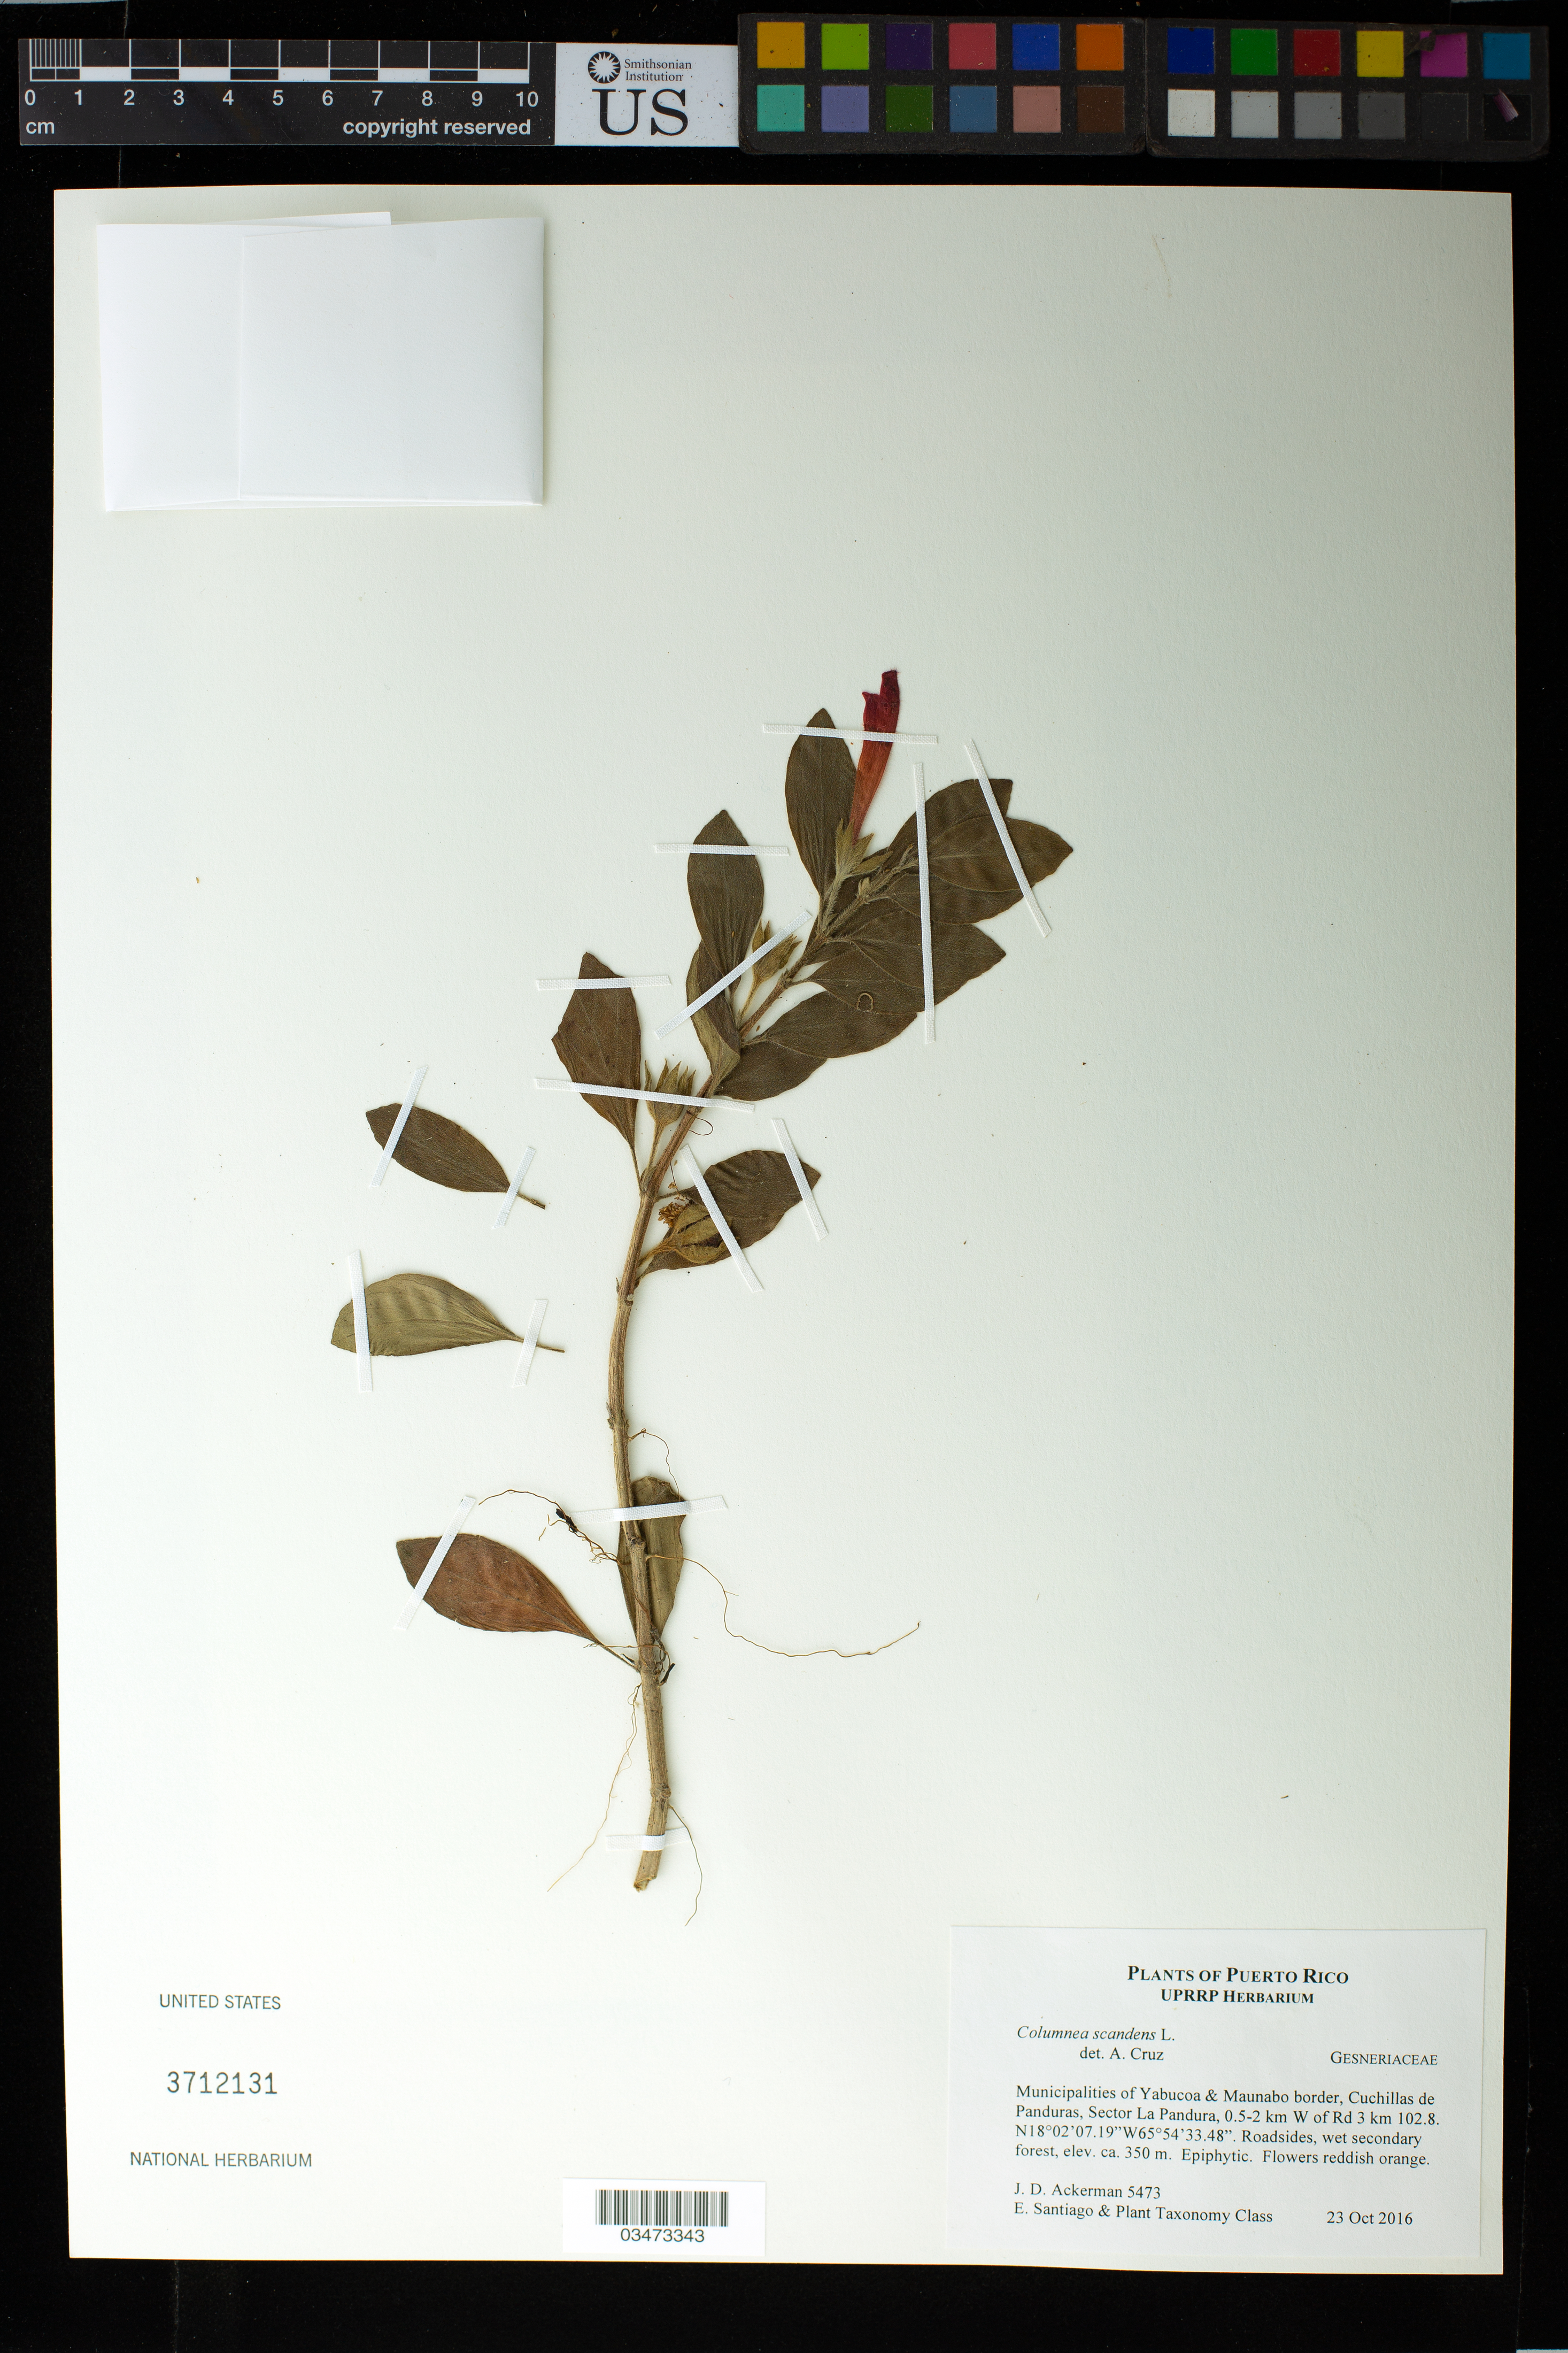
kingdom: Plantae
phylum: Tracheophyta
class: Magnoliopsida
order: Lamiales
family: Gesneriaceae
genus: Columnea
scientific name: Columnea scandens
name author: L.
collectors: J. D. Ackerman et al.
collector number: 5473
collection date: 2016-10-23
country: Puerto Rico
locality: Municipalities of Yabucoa & Maunabo border, Cuchillas de Panduras, Secotr La Pandura, 0.5-2 km W of Rd 3 km 102.8.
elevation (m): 350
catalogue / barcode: US 3712131